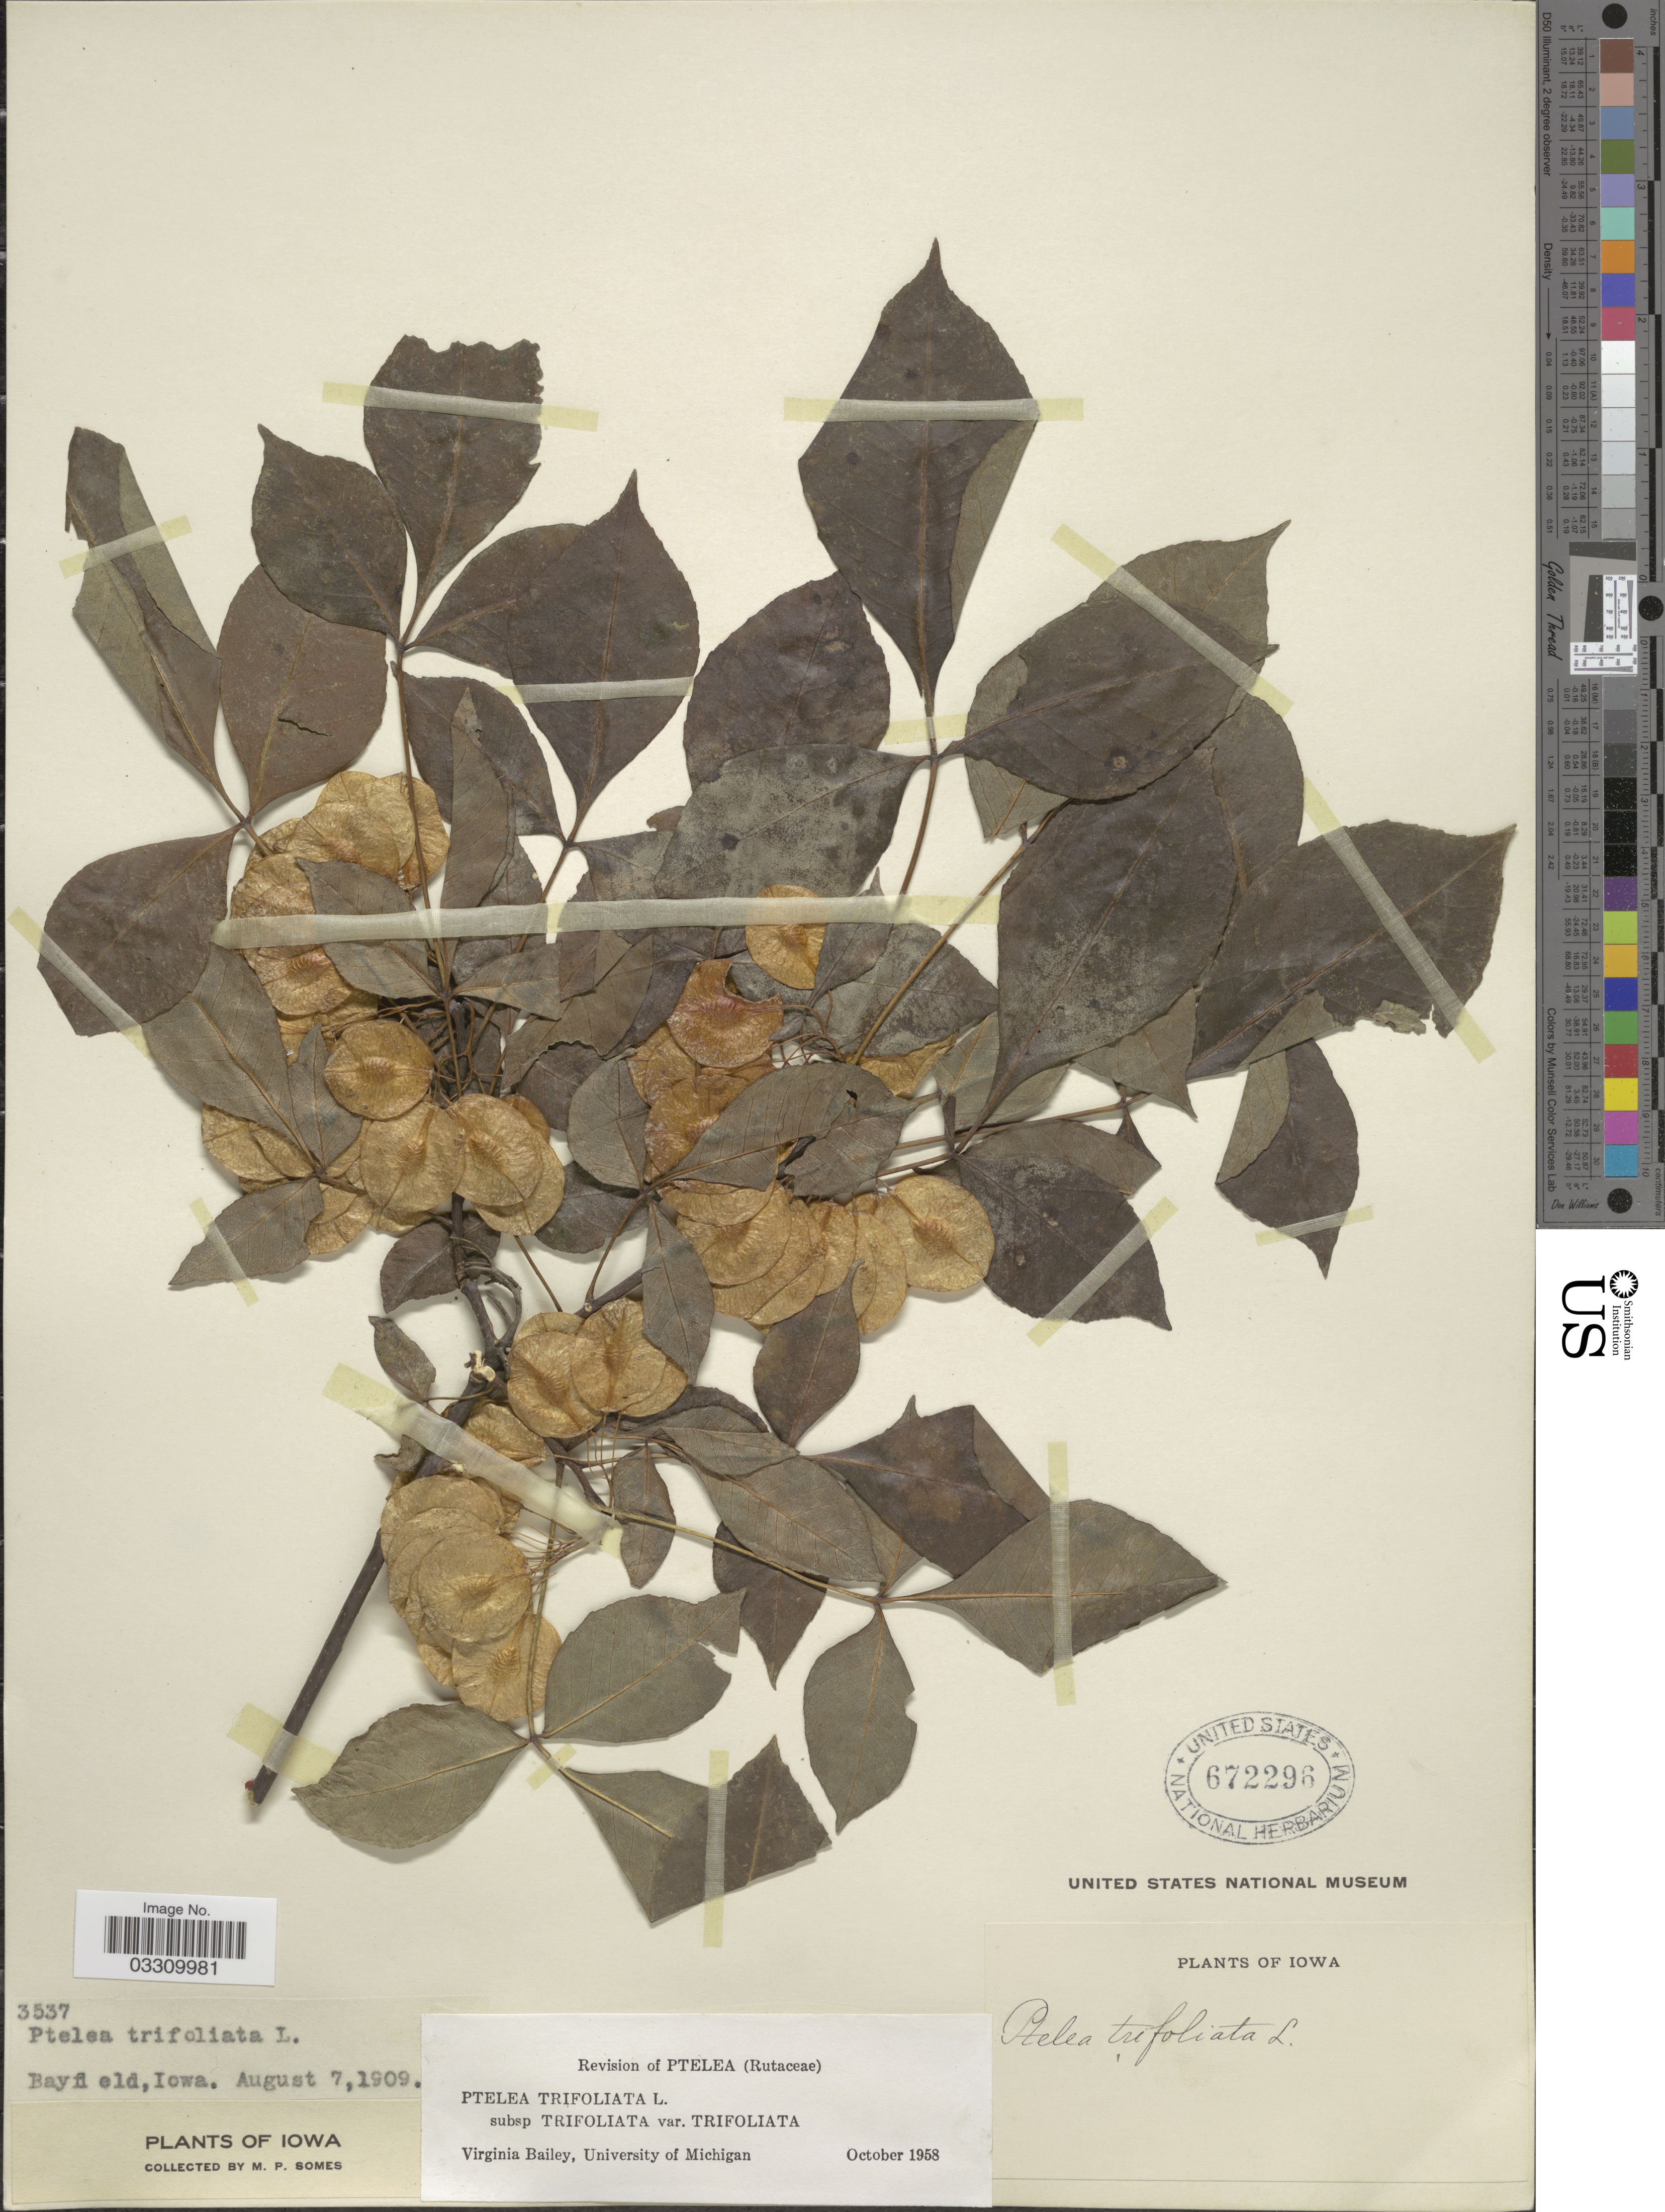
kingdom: Plantae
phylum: Tracheophyta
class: Magnoliopsida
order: Sapindales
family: Rutaceae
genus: Ptelea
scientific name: Ptelea trifoliata subsp. trifoliata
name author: L.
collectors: M. Somes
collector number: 3537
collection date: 1909-08-07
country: United States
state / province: Iowa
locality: Bayfield.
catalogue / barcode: US 672296